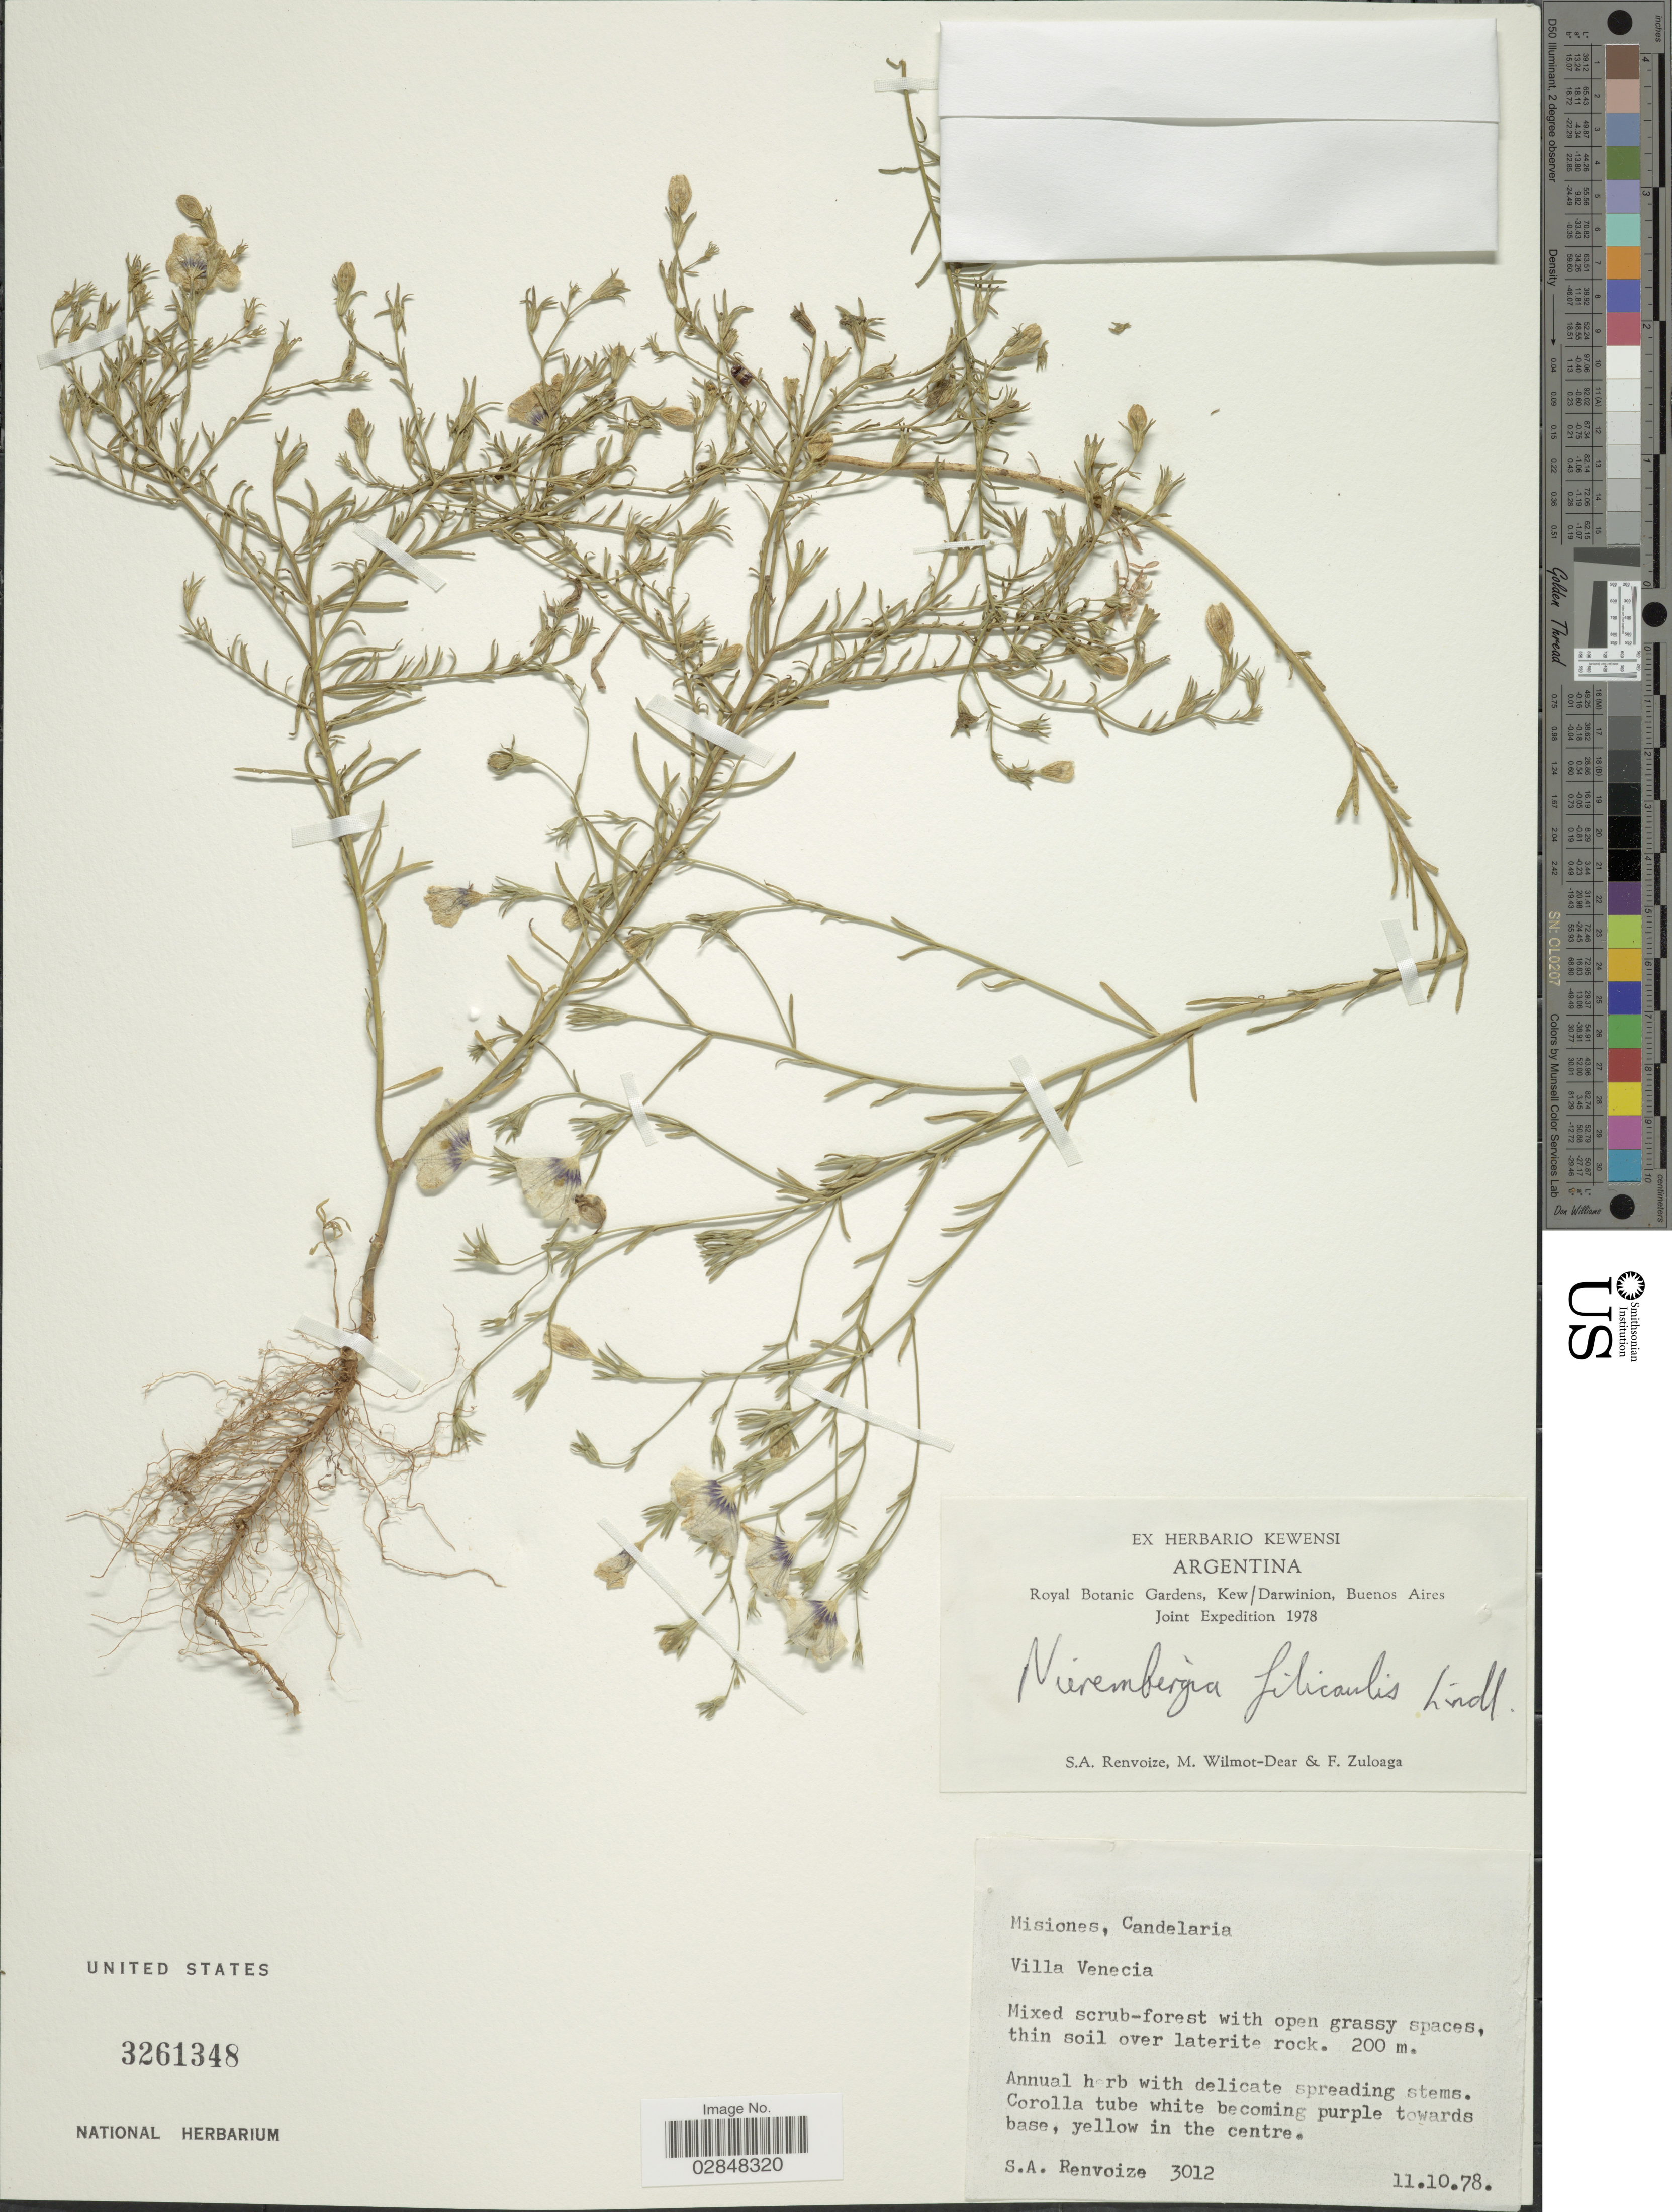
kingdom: Plantae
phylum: Tracheophyta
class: Magnoliopsida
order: Solanales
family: Solanaceae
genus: Nierembergia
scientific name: Nierembergia linariifolia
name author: Graham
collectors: S. A. Renvoize, M. Wilmot-Dear & F. Zuloaga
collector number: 3012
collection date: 1978-10-11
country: Argentina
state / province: Misiones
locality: Candelaria. Villa Venecia.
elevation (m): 200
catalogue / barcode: US 3261348